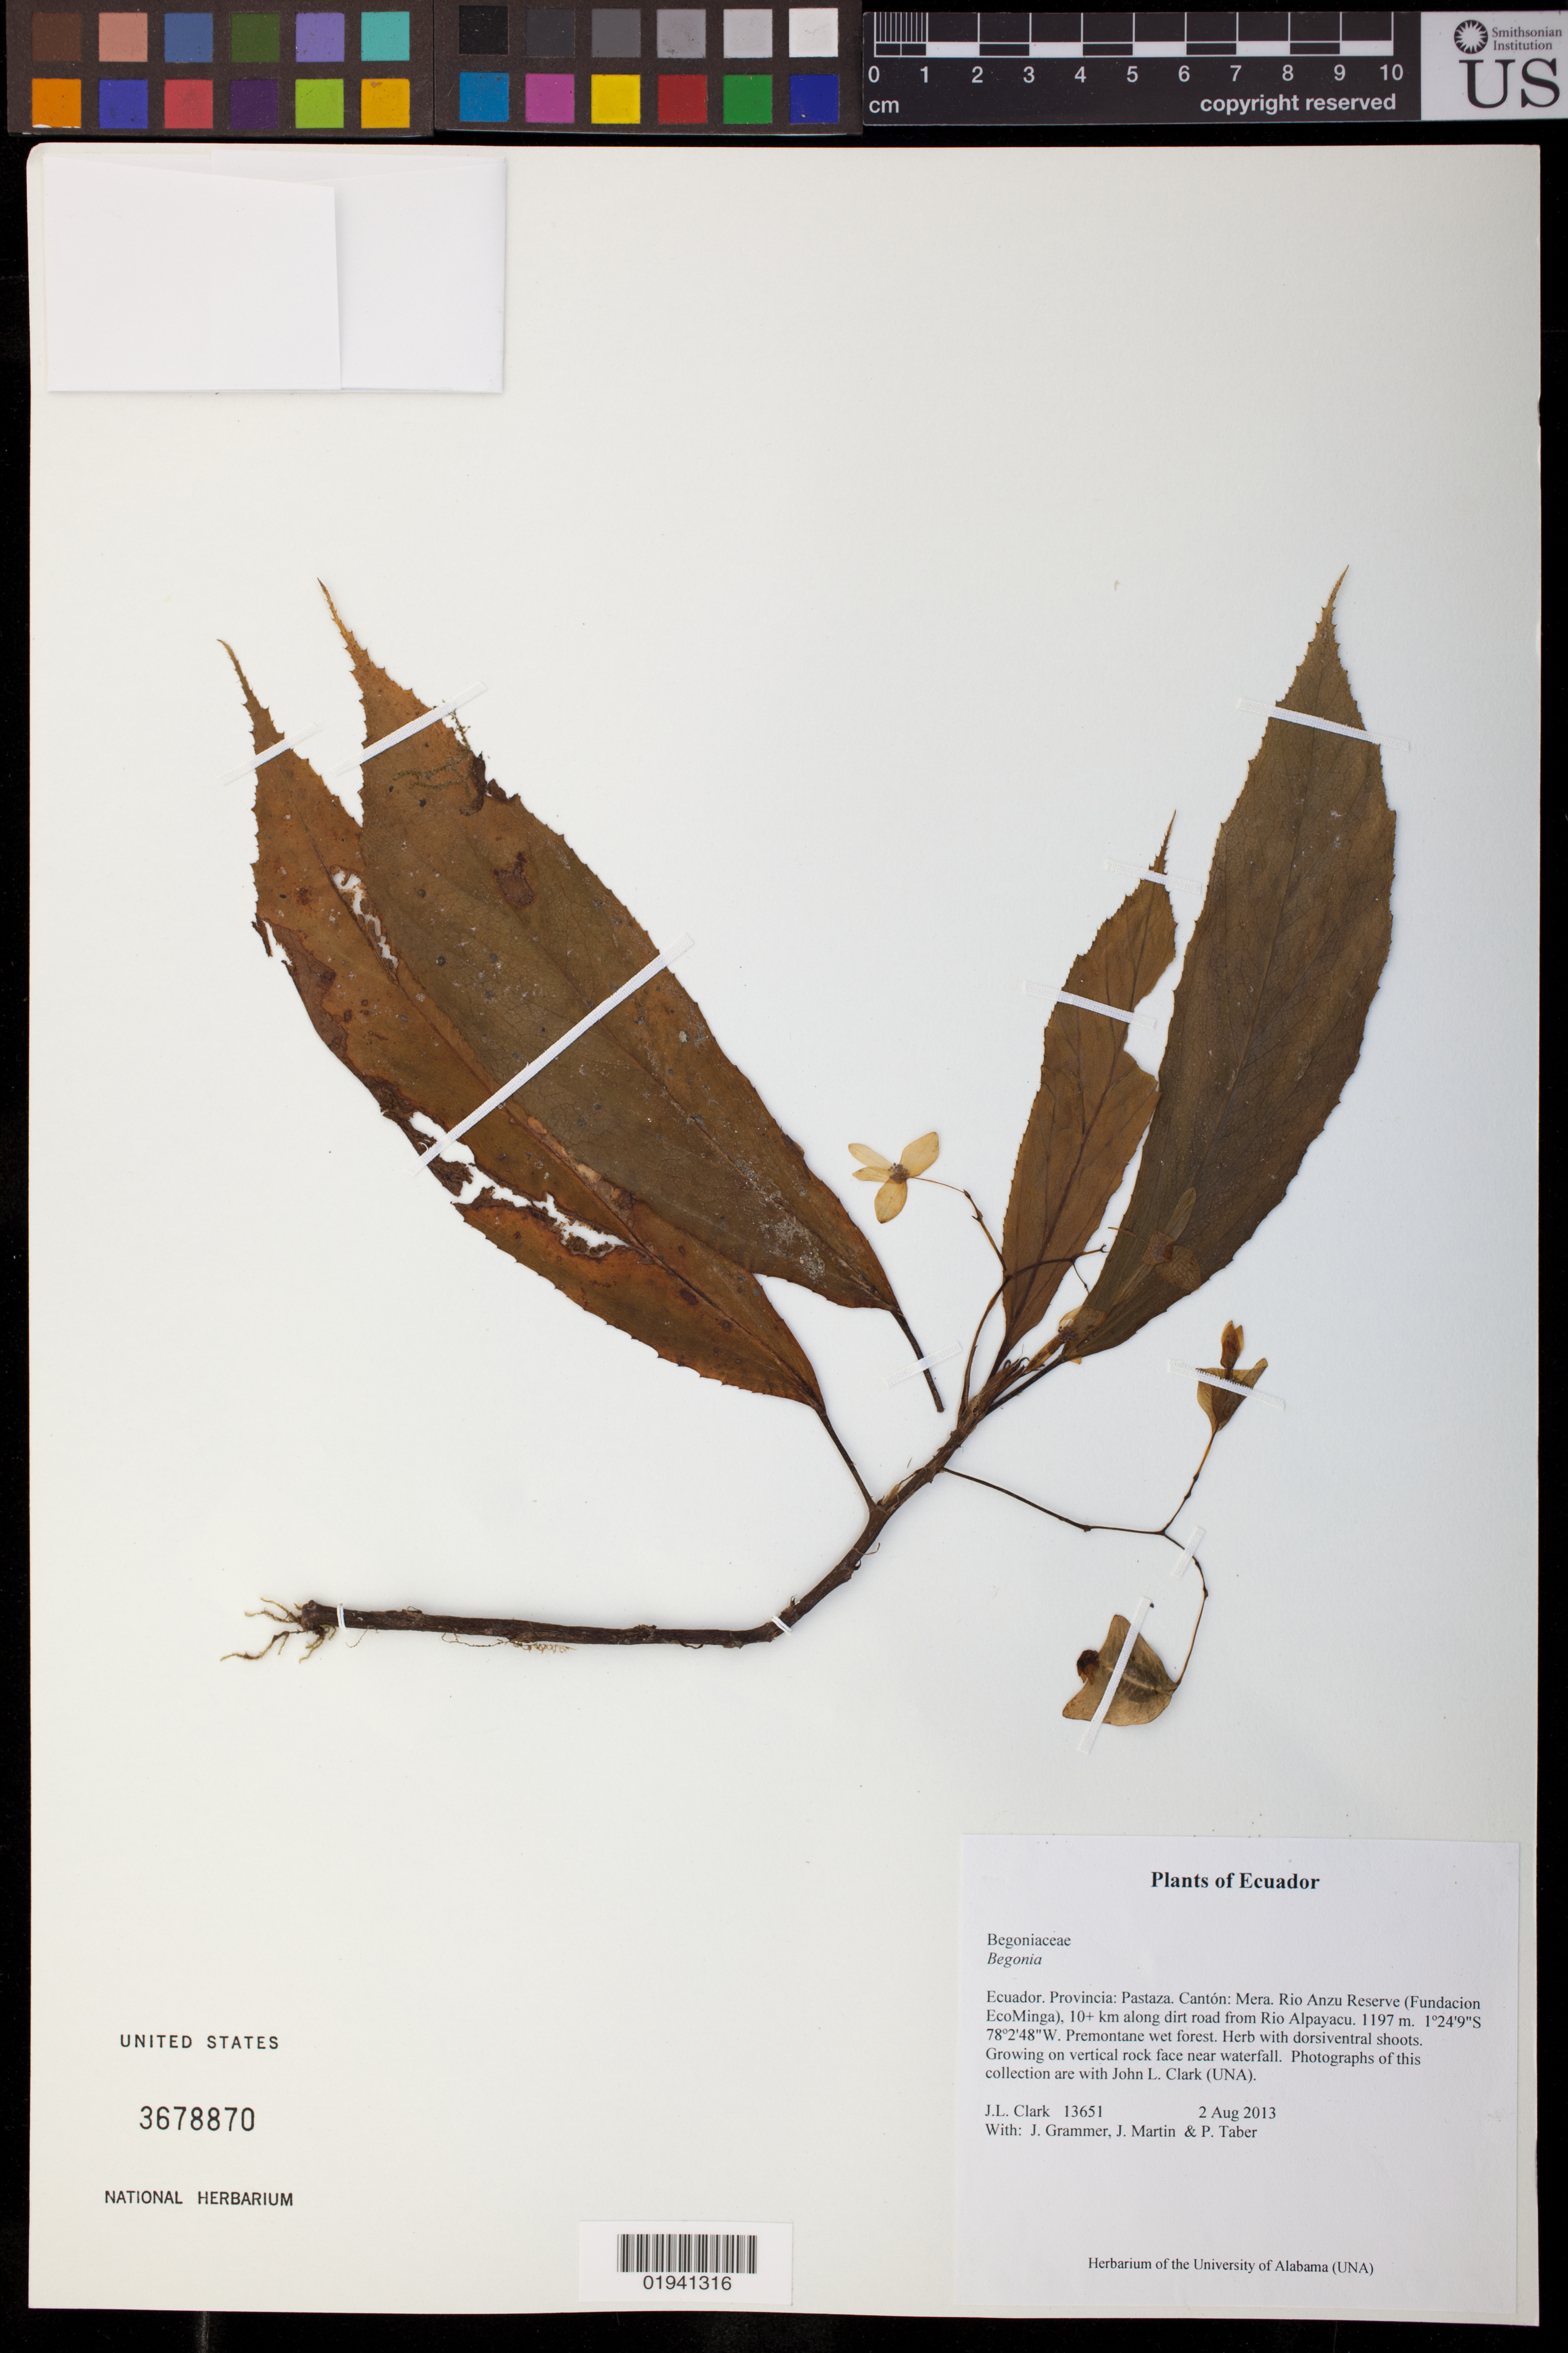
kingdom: Plantae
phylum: Tracheophyta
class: Magnoliopsida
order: Cucurbitales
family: Begoniaceae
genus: Begonia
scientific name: Begonia sp.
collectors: J. L. Clark, J. Grammer, J. Martin & P. Taber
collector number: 13651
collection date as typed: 2 Aug 2013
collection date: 2013-08-02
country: Ecuador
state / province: Pastaza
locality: Ecuador, Provincia: Pastaza. Canton: Mera. Rio Anzu Reserve (Fundacion EcoMinga), 10± along dirt road from Rio Alpayacu.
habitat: Premontane wet forest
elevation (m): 1197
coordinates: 1°24'9"S, 78°2'48"W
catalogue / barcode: US 3678870